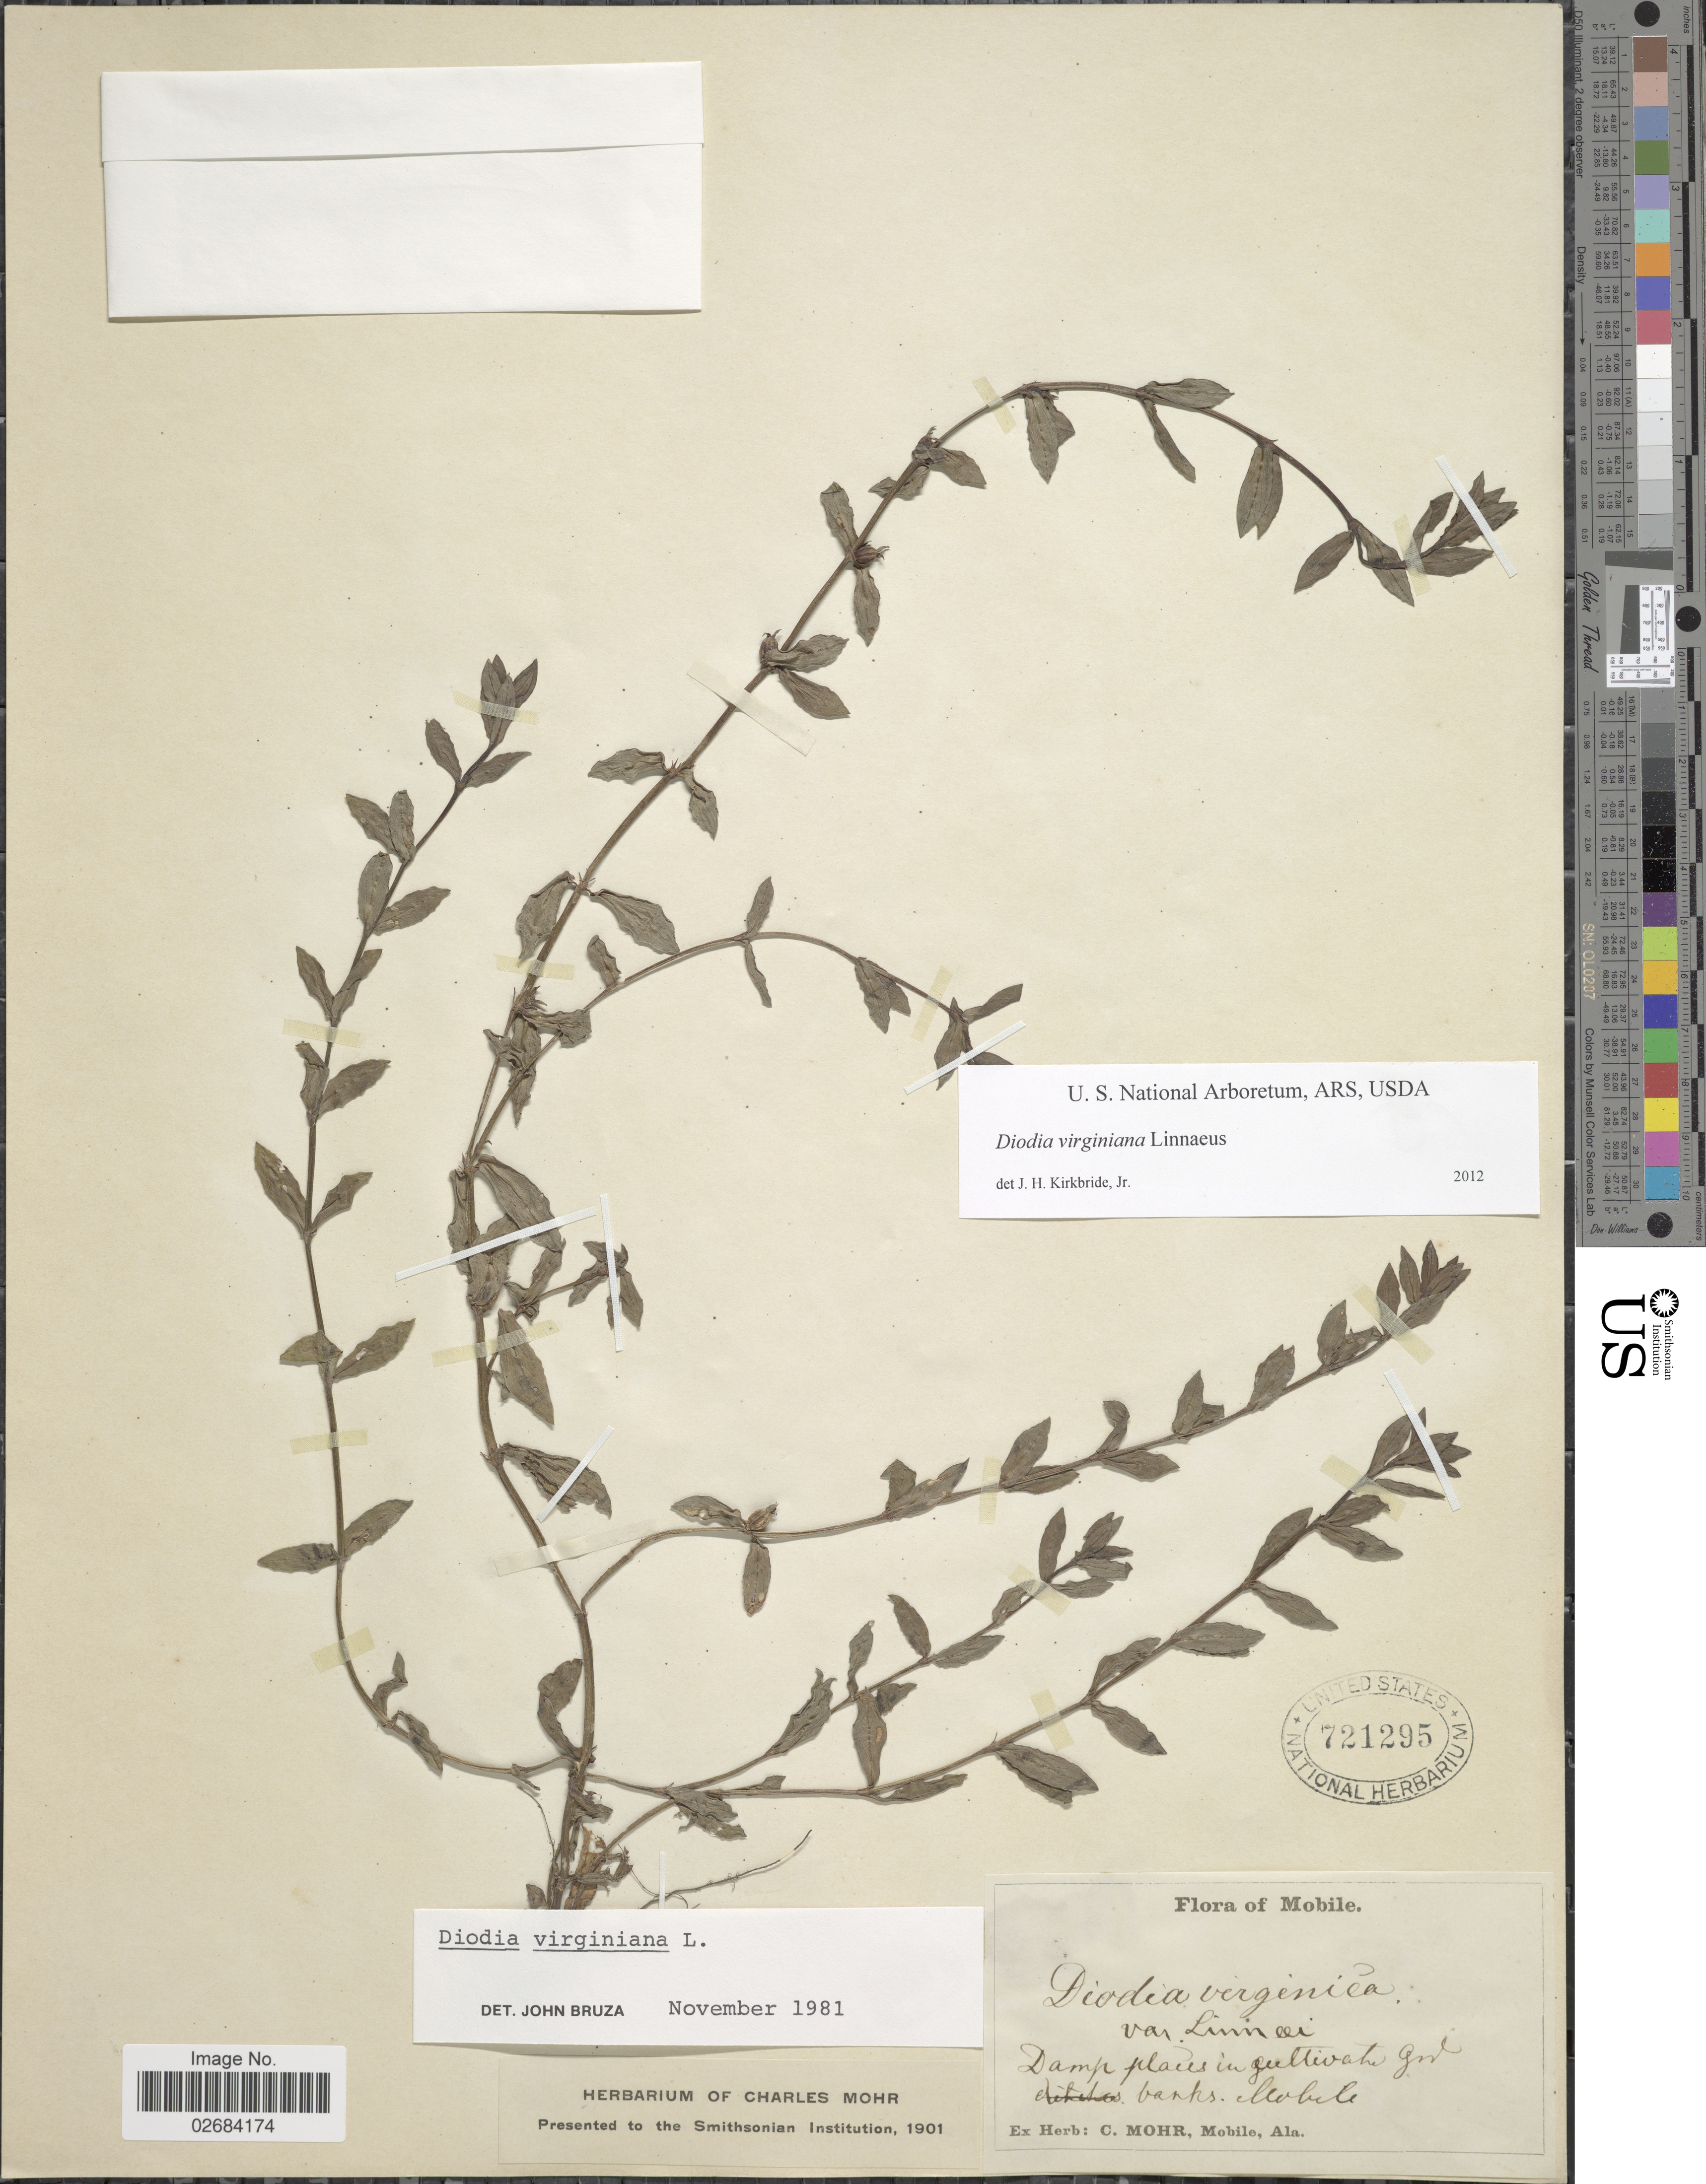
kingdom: Plantae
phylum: Tracheophyta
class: Magnoliopsida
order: Gentianales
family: Rubiaceae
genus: Diodia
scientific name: Diodia virginiana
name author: L.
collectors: ex herb. C. Mohr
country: United States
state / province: Alabama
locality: Mobile, Damp places in cultivated grd banks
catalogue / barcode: US 721295